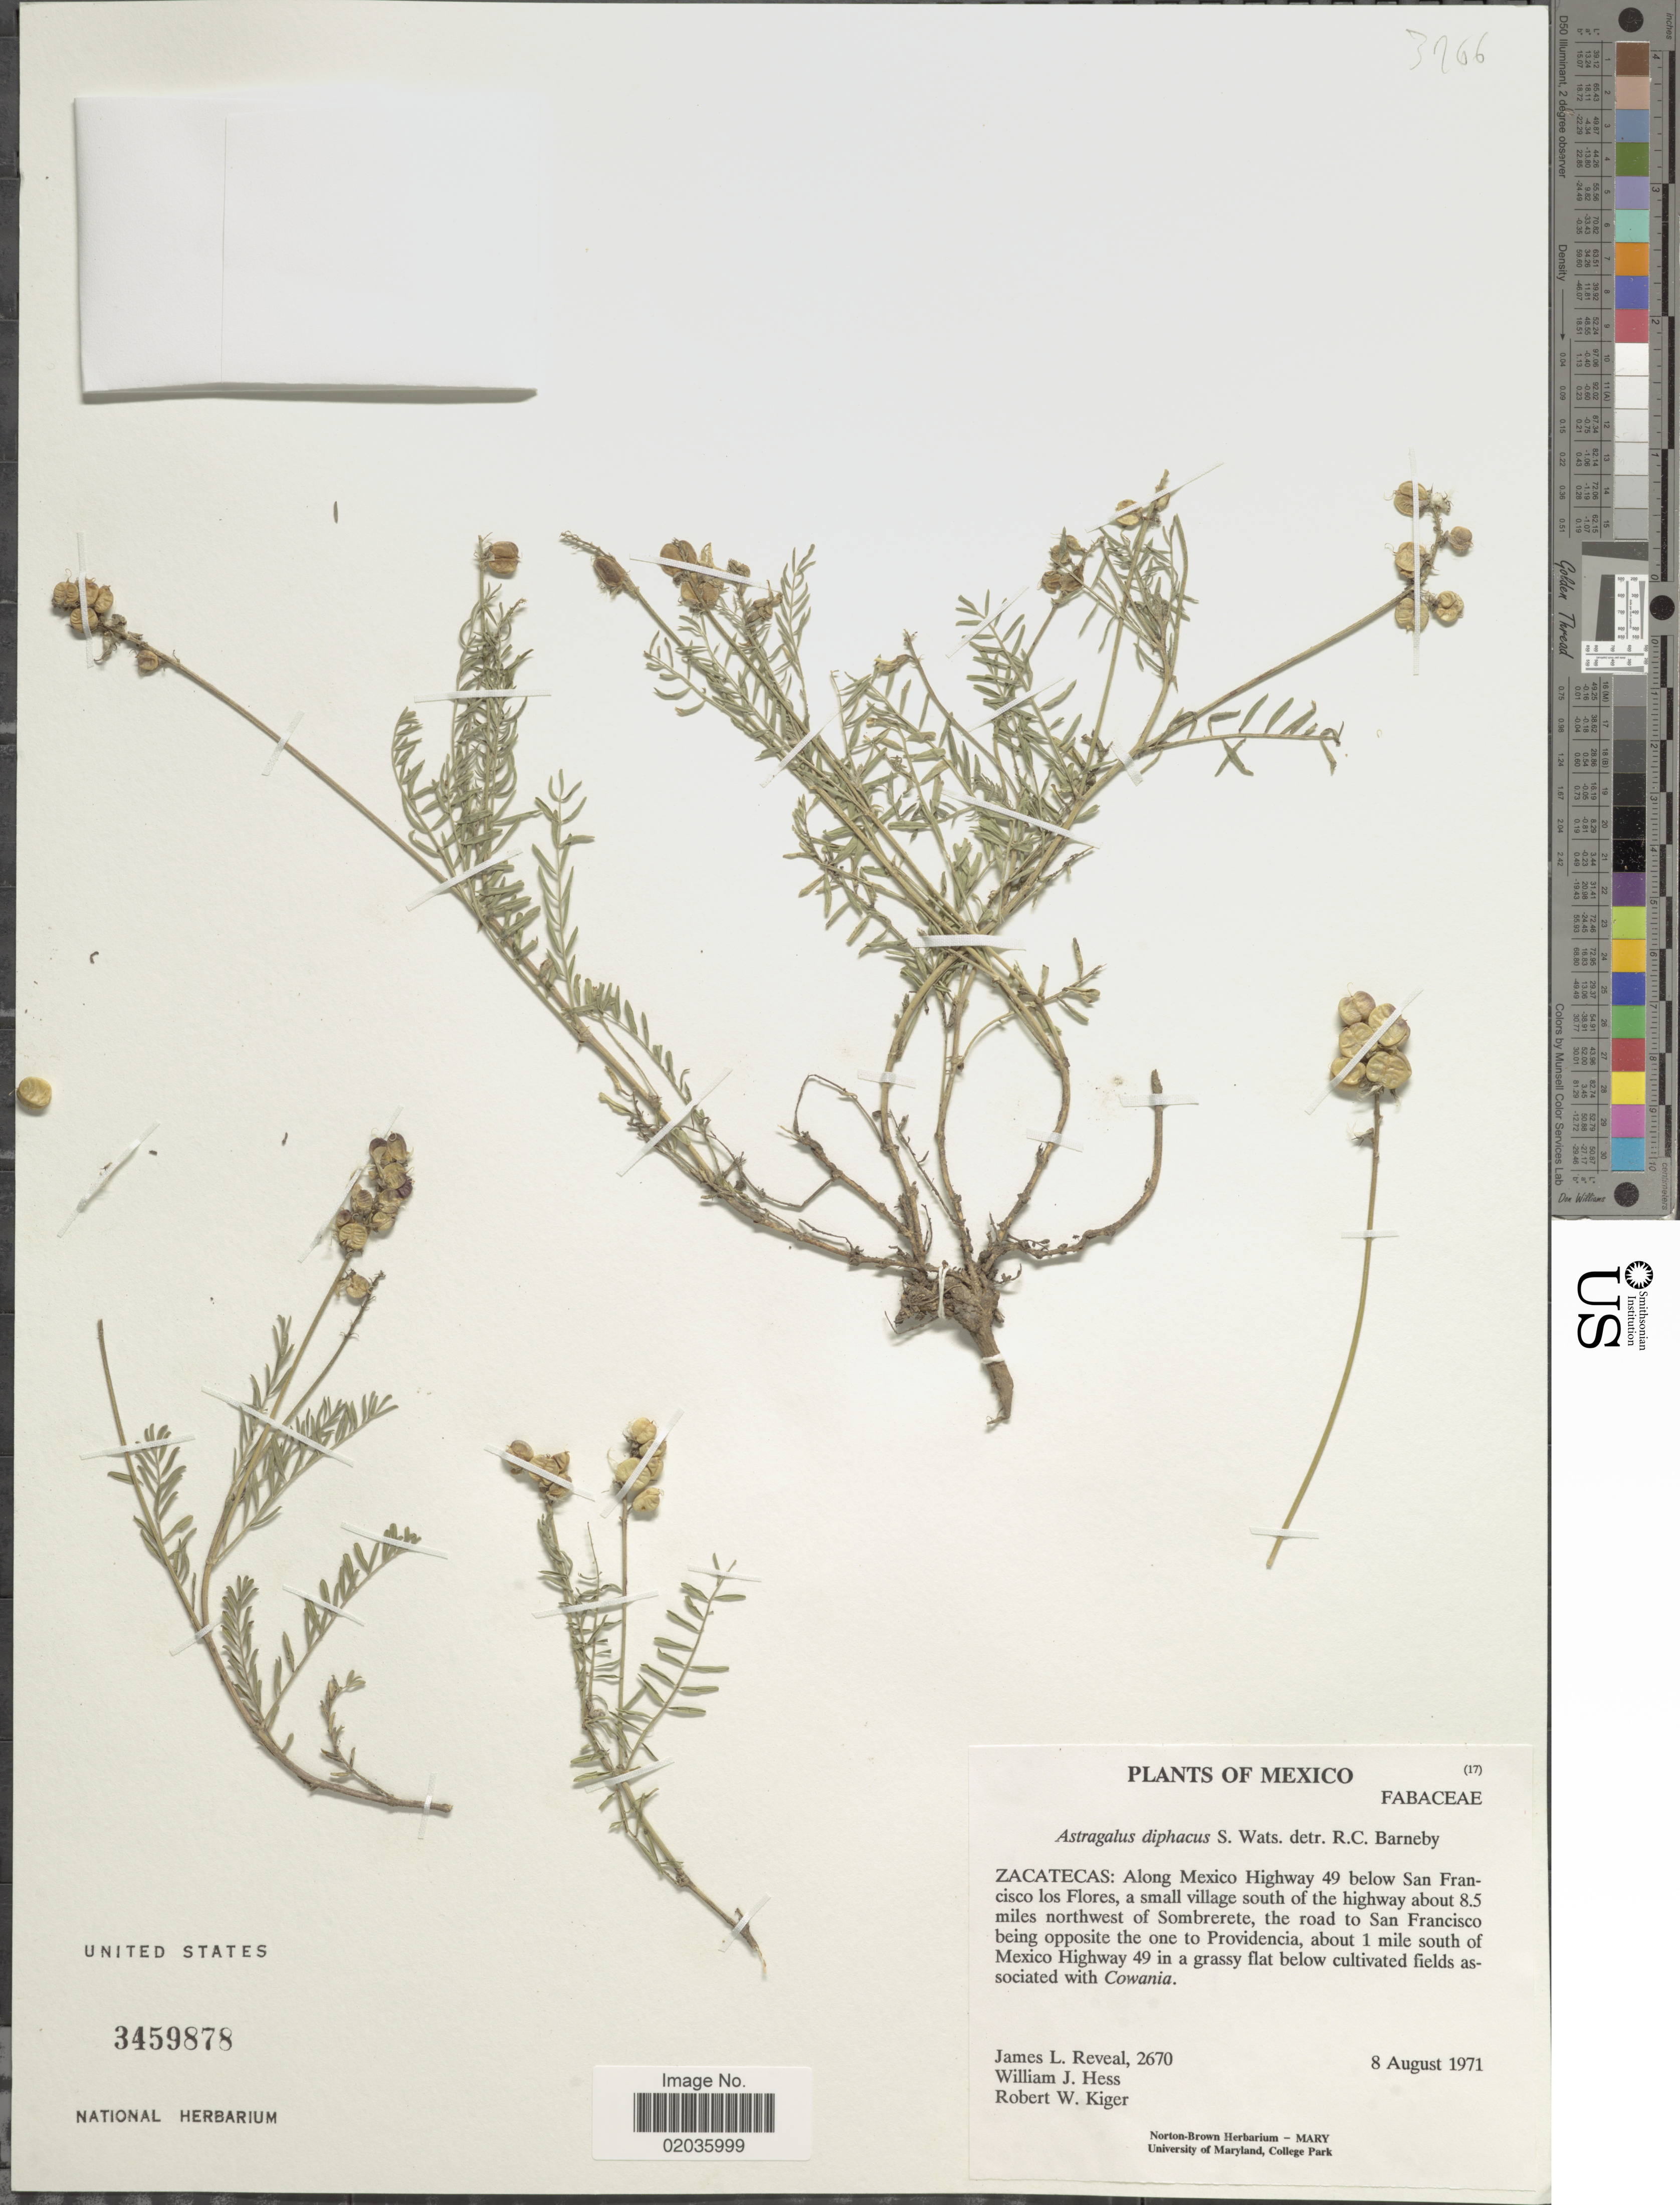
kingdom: Plantae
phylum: Tracheophyta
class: Magnoliopsida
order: Fabales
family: Fabaceae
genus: Astragalus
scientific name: Astragalus diphacus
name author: S. Watson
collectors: J. L. Reveal, W. Hess & R. Kiger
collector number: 2670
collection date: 1971-08-08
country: Mexico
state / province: Zacatecas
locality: Zacatecas: Along Mexico Highway 49 below San Francisco los Flores, a small village south of the highway about 8.5 miles northwest of Sombrerete, the road to San Francisco being opposite the one to Provindencia, about 1miles south of Mexico Highway 49.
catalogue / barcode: US 3459878